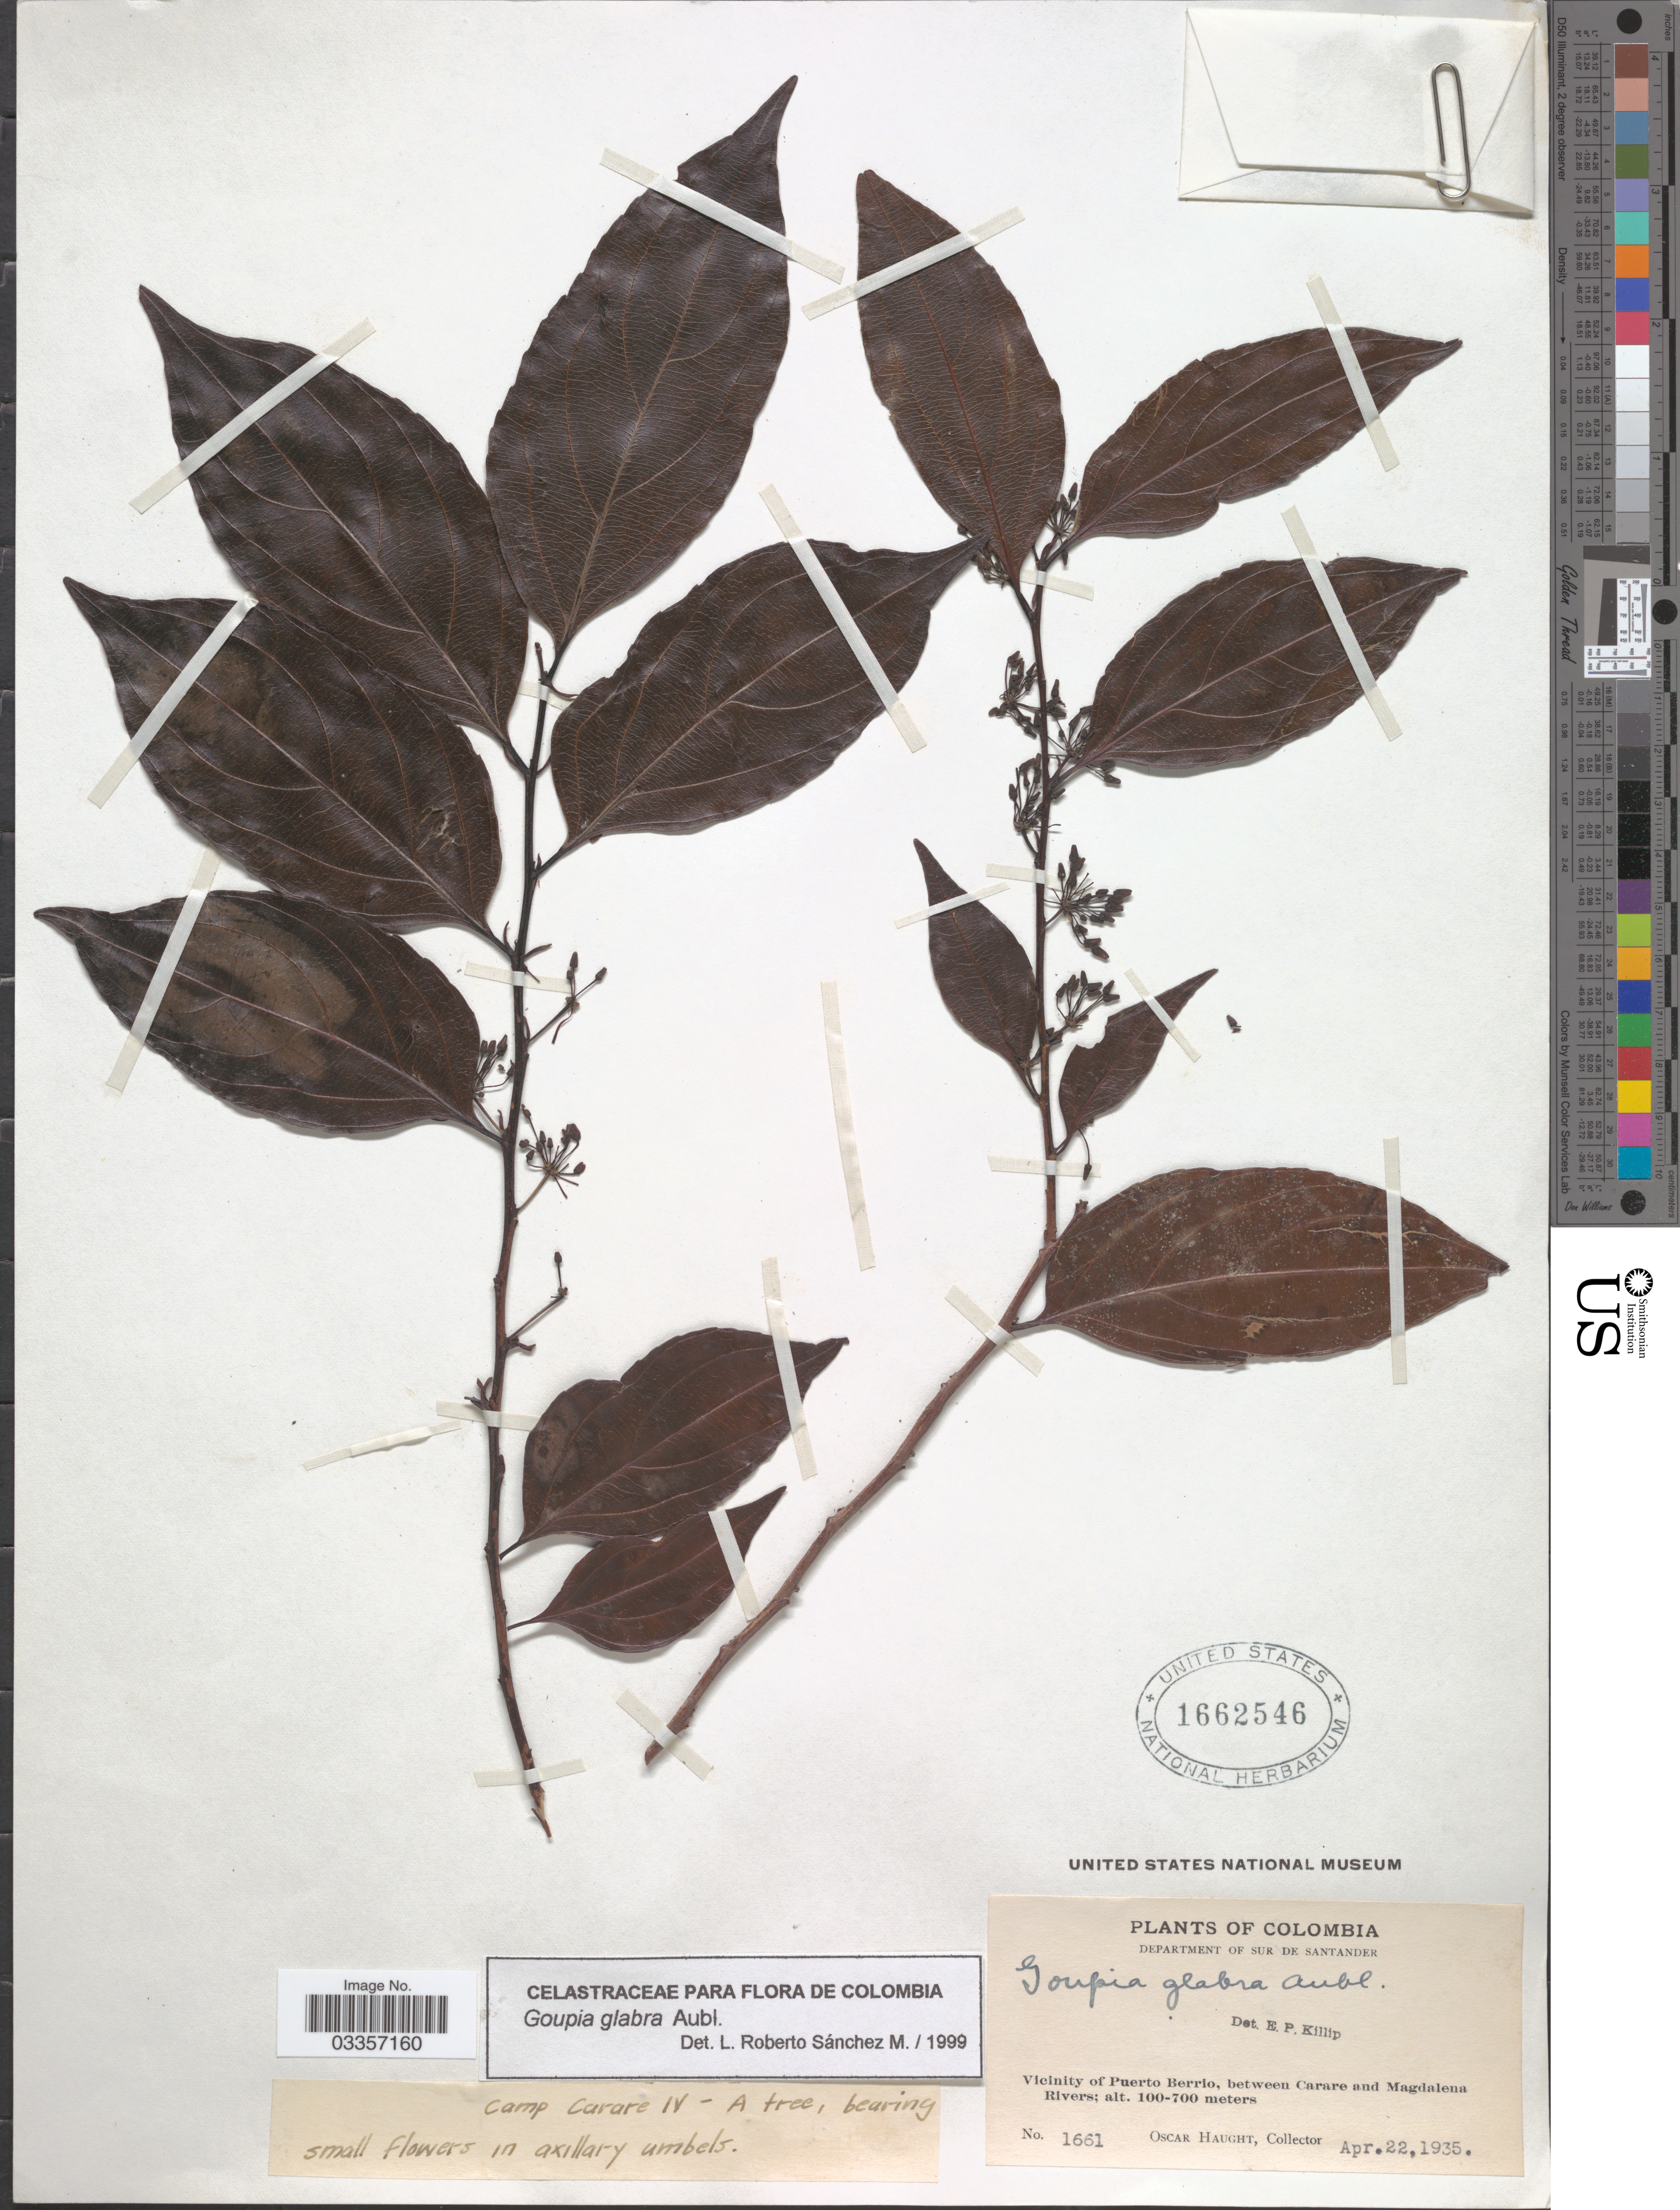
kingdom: Plantae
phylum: Tracheophyta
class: Magnoliopsida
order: Malpighiales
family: Goupiaceae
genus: Goupia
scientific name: Goupia glabra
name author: Aubl.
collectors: O. L. Haught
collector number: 1661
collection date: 1935-04-22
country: Colombia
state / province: Santander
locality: Department of Sur de Santander, Vicinity of Puerto Berrio, between Carare and Magdalena Rivers.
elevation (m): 100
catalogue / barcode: US 1662546